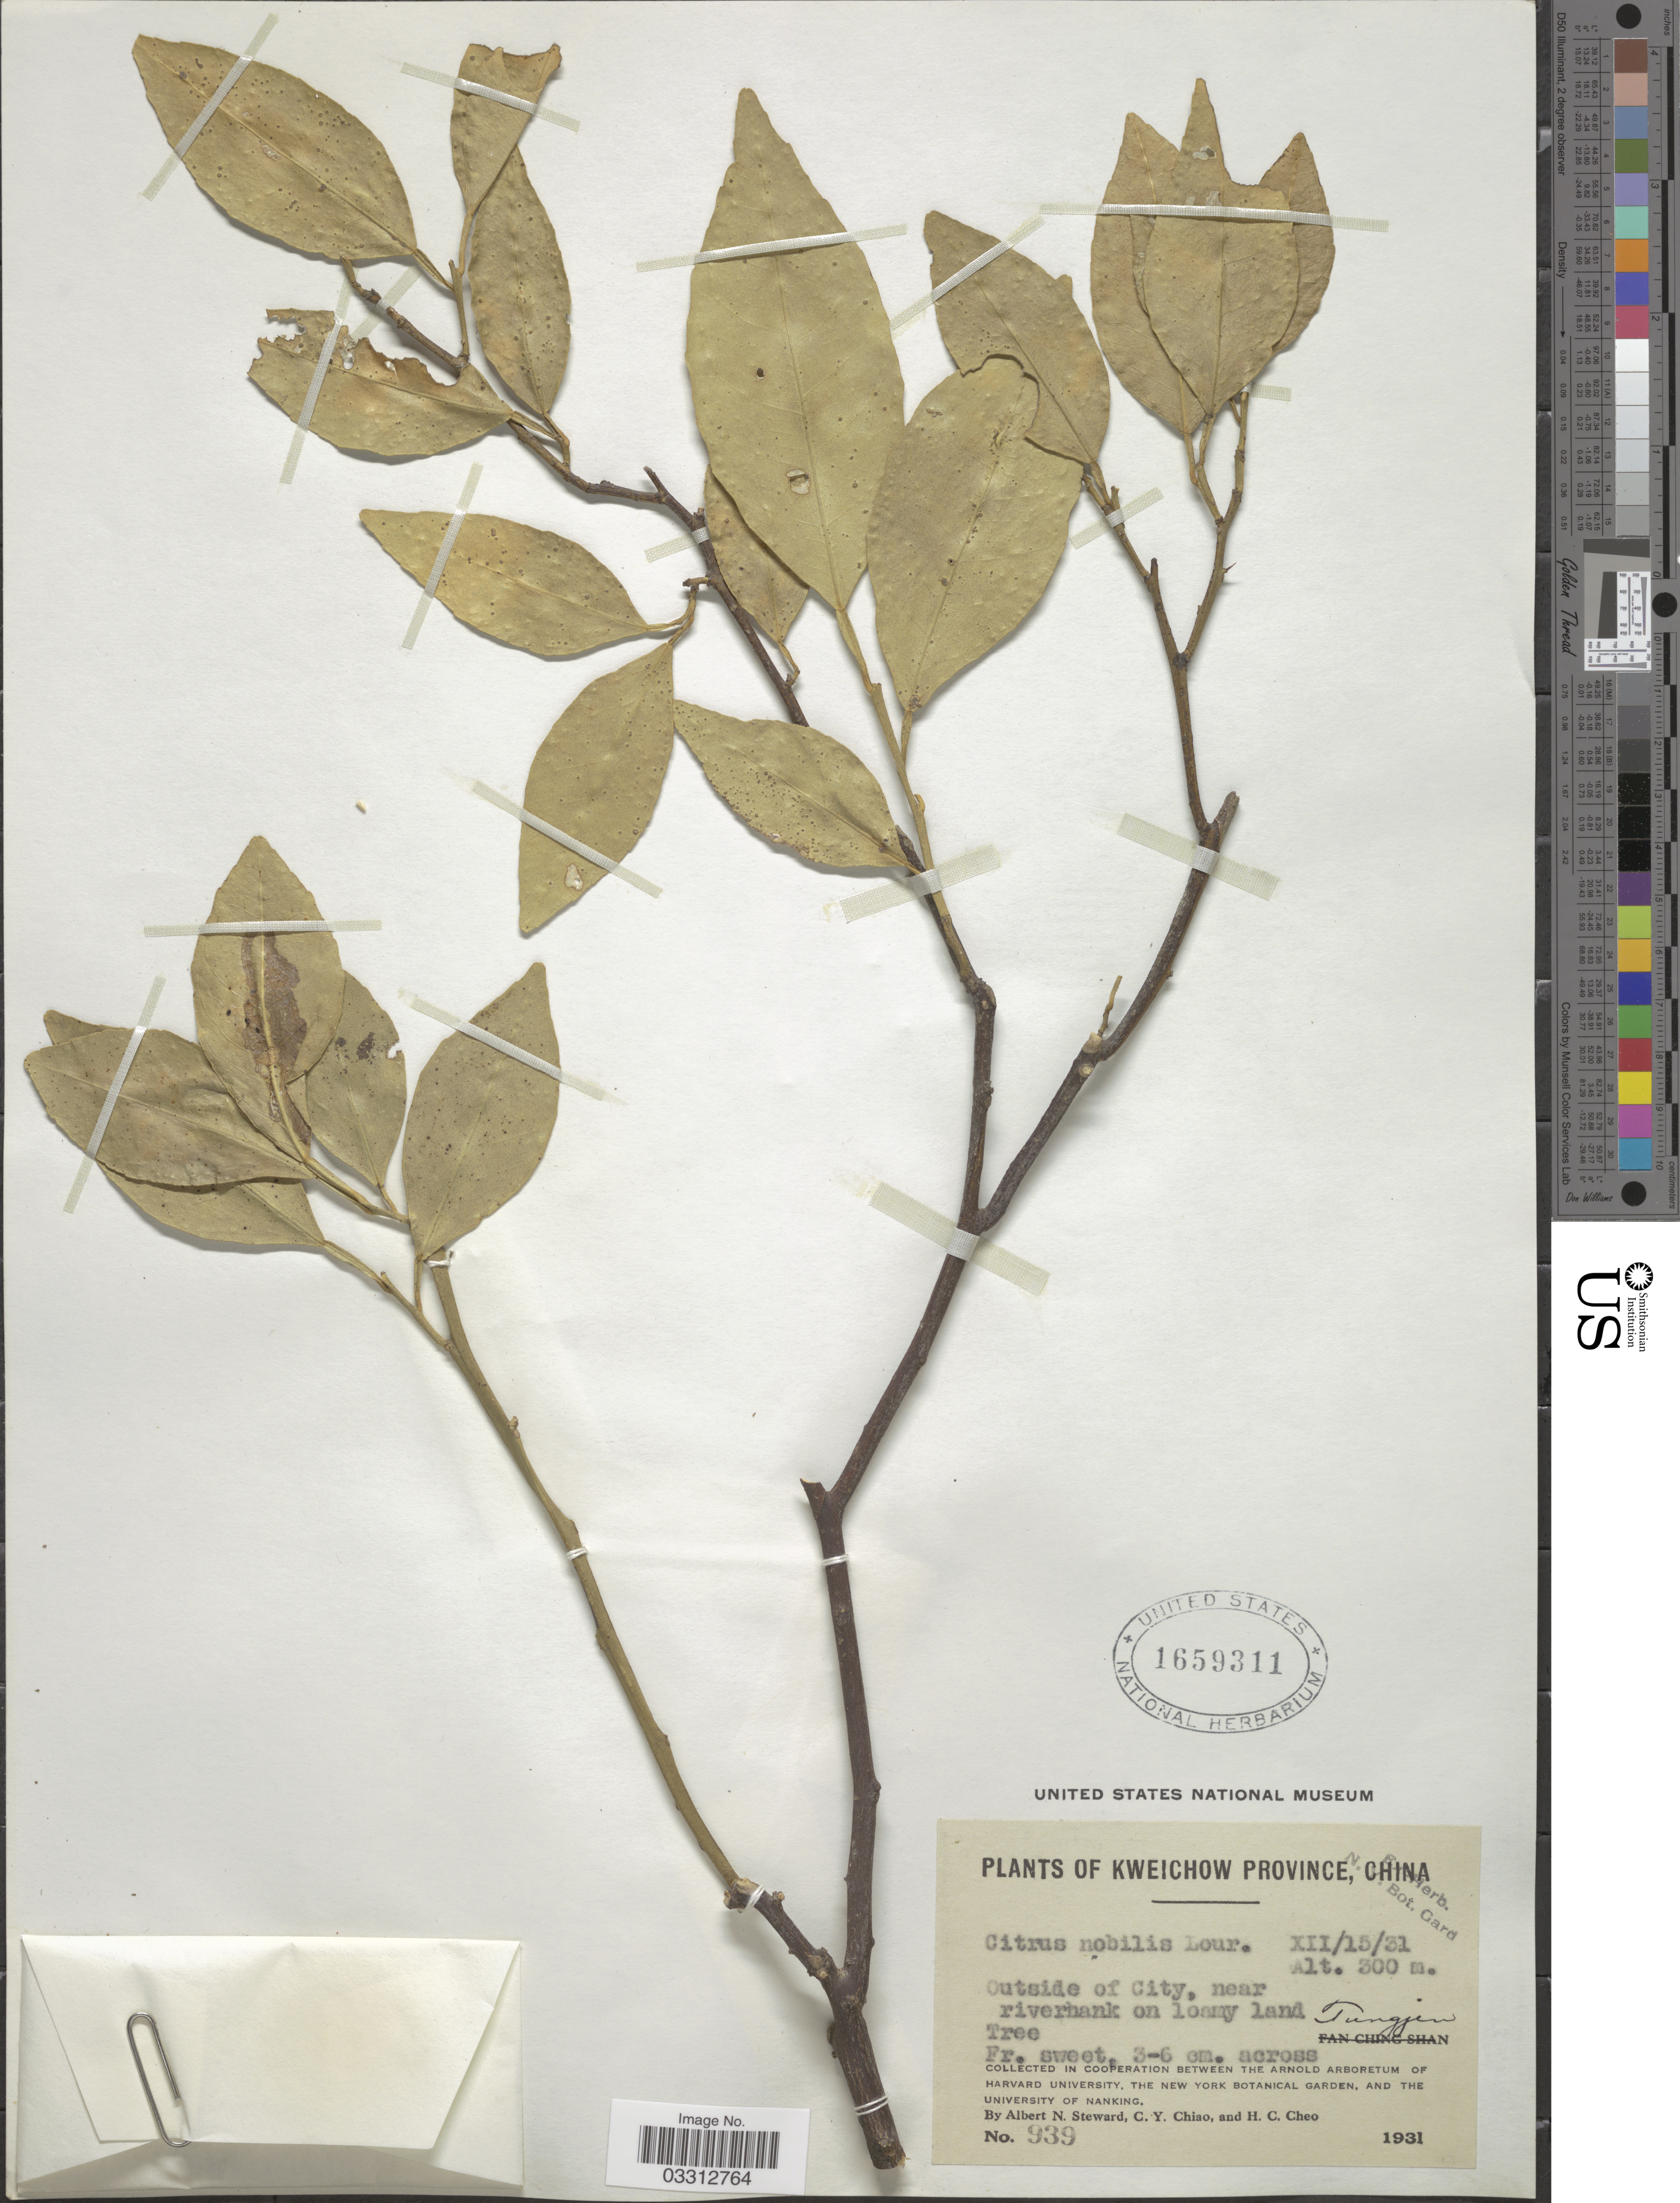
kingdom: Plantae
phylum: Tracheophyta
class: Magnoliopsida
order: Sapindales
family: Rutaceae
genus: Citrus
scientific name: Citrus x nobilis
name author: Lour.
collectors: A. N. Steward, C. Y. Chiao & H. Cheo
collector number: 939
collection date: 1931-12-15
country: China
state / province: Guizhou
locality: Kweichow Province, Outside of City, near riverbank on loamy land.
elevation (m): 300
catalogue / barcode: US 1659311